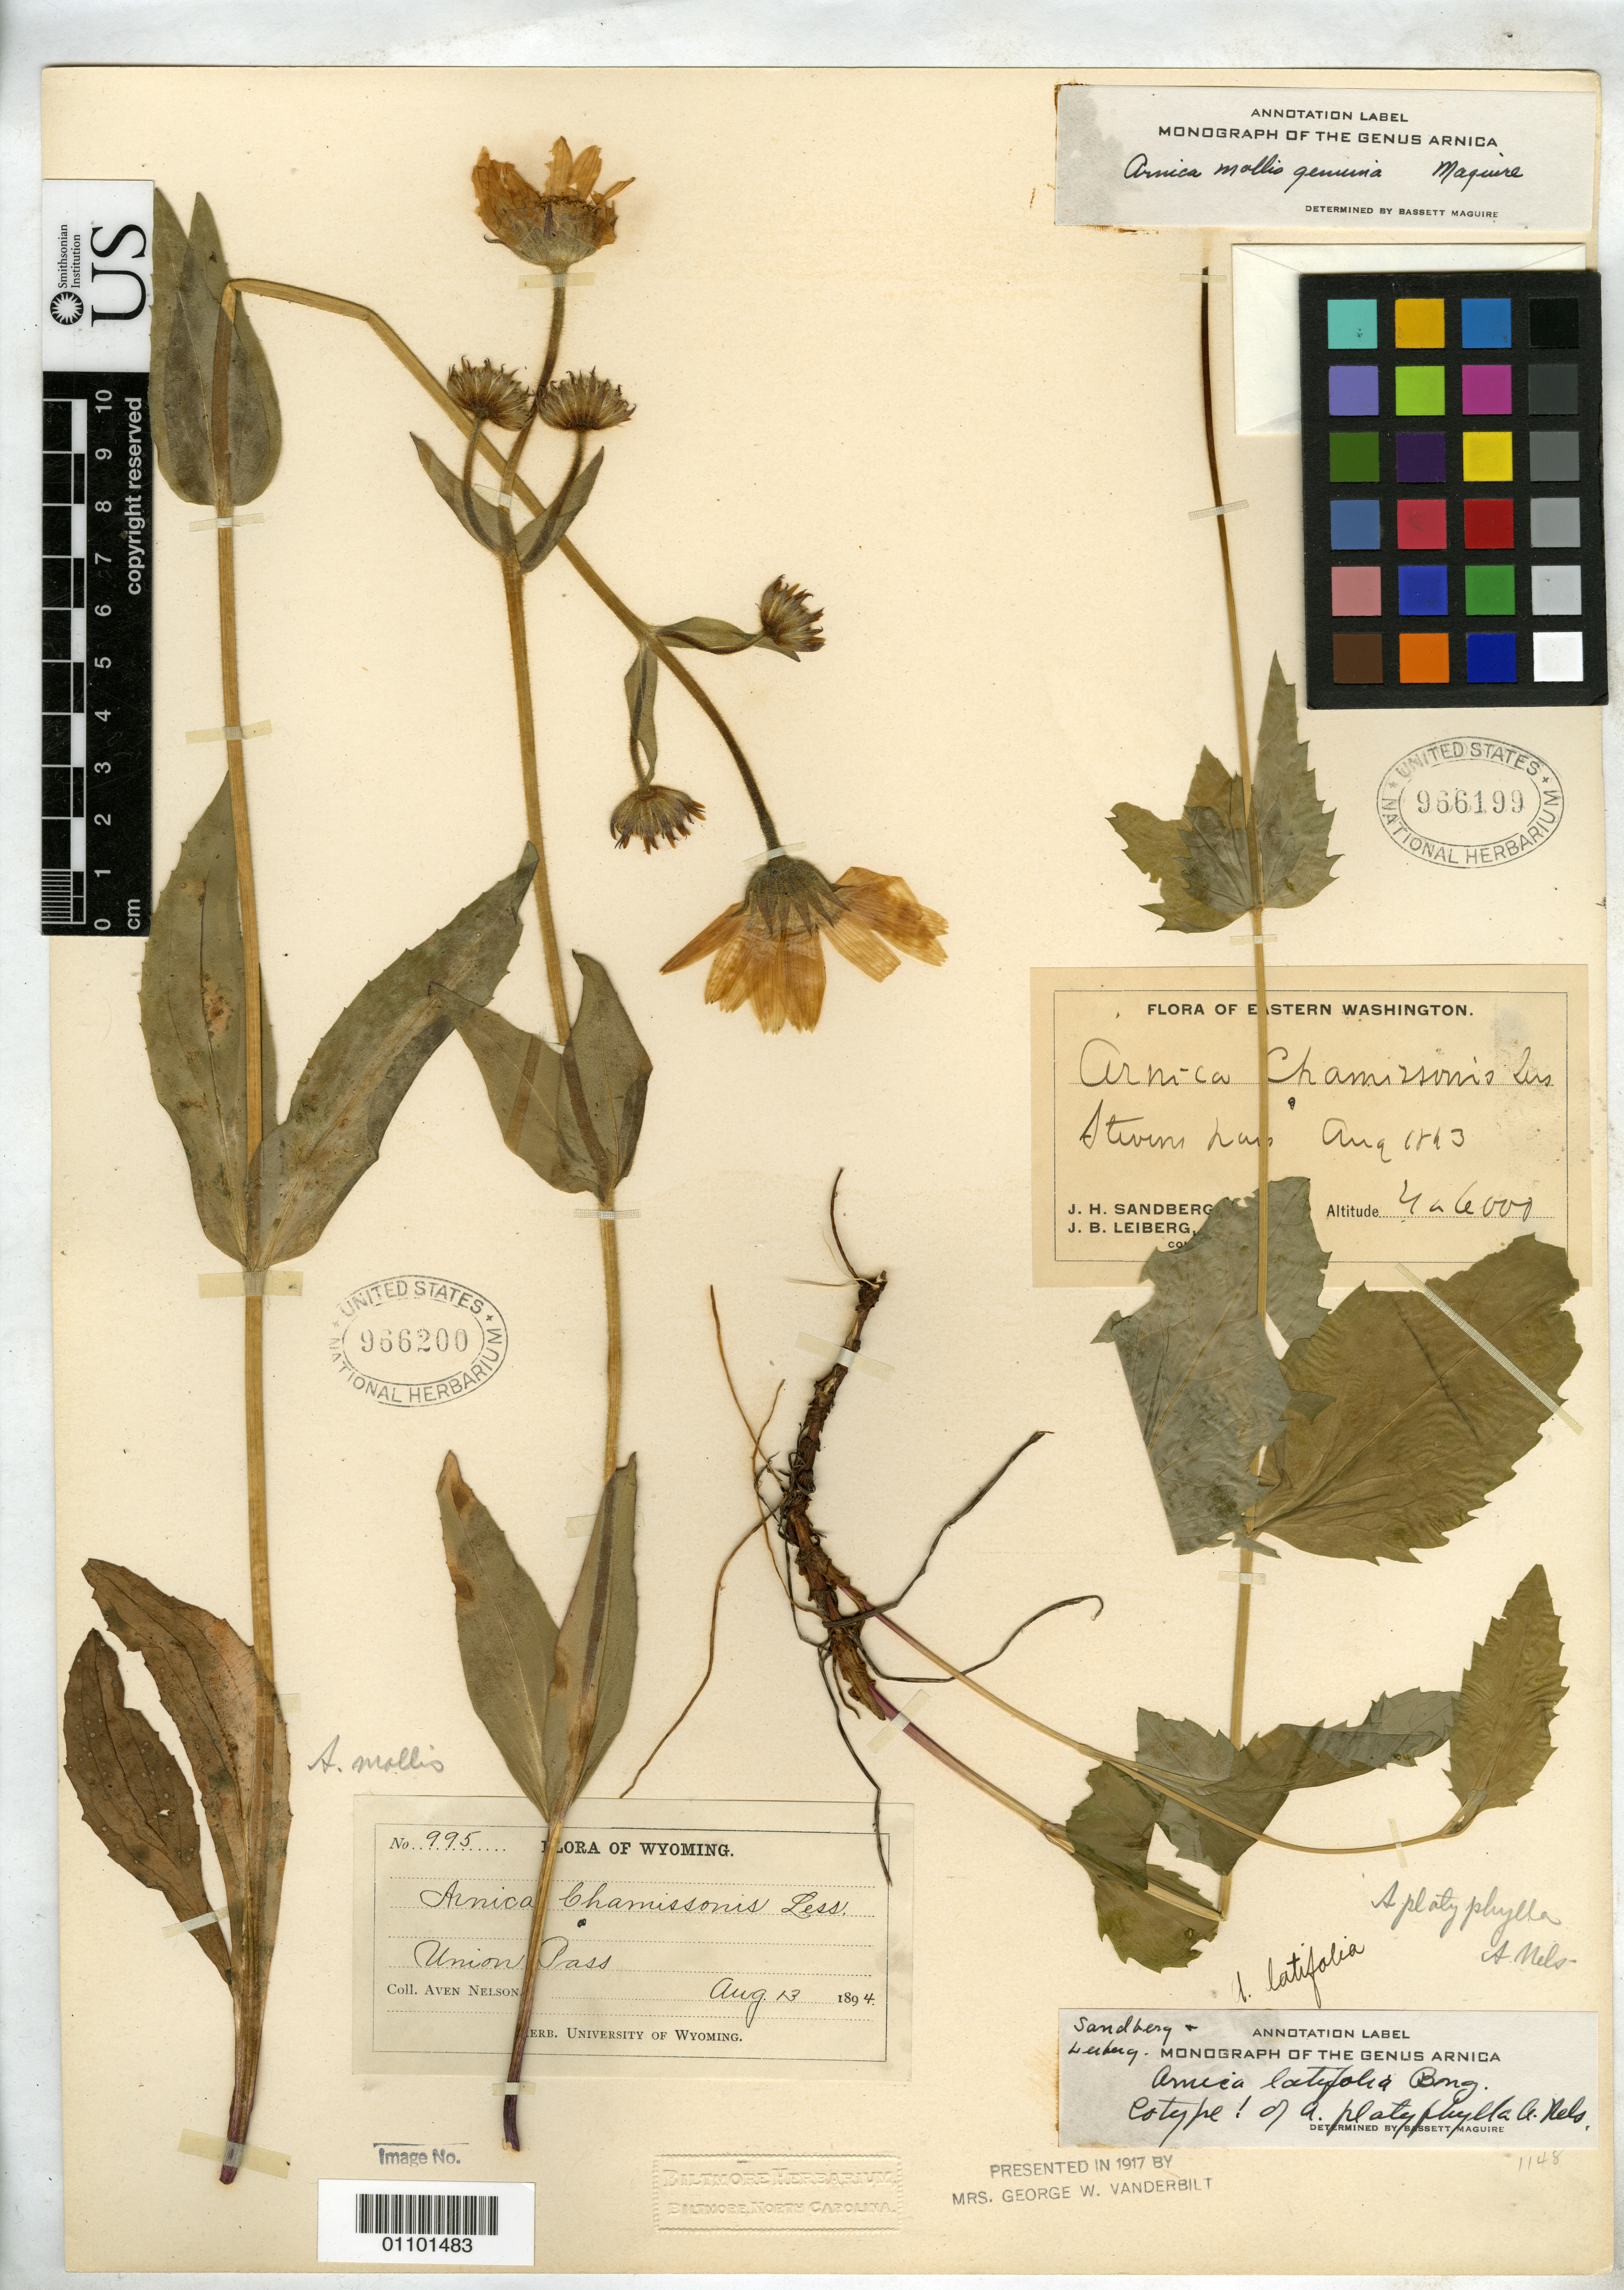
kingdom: Plantae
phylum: Tracheophyta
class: Magnoliopsida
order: Asterales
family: Asteraceae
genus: Arnica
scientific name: Arnica platyphylla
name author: A. Nelson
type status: Syntype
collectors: J. H. Sandberg & J. Leiberg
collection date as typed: Aug 1893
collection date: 1893-08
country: United States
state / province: Washington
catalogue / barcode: US 966199